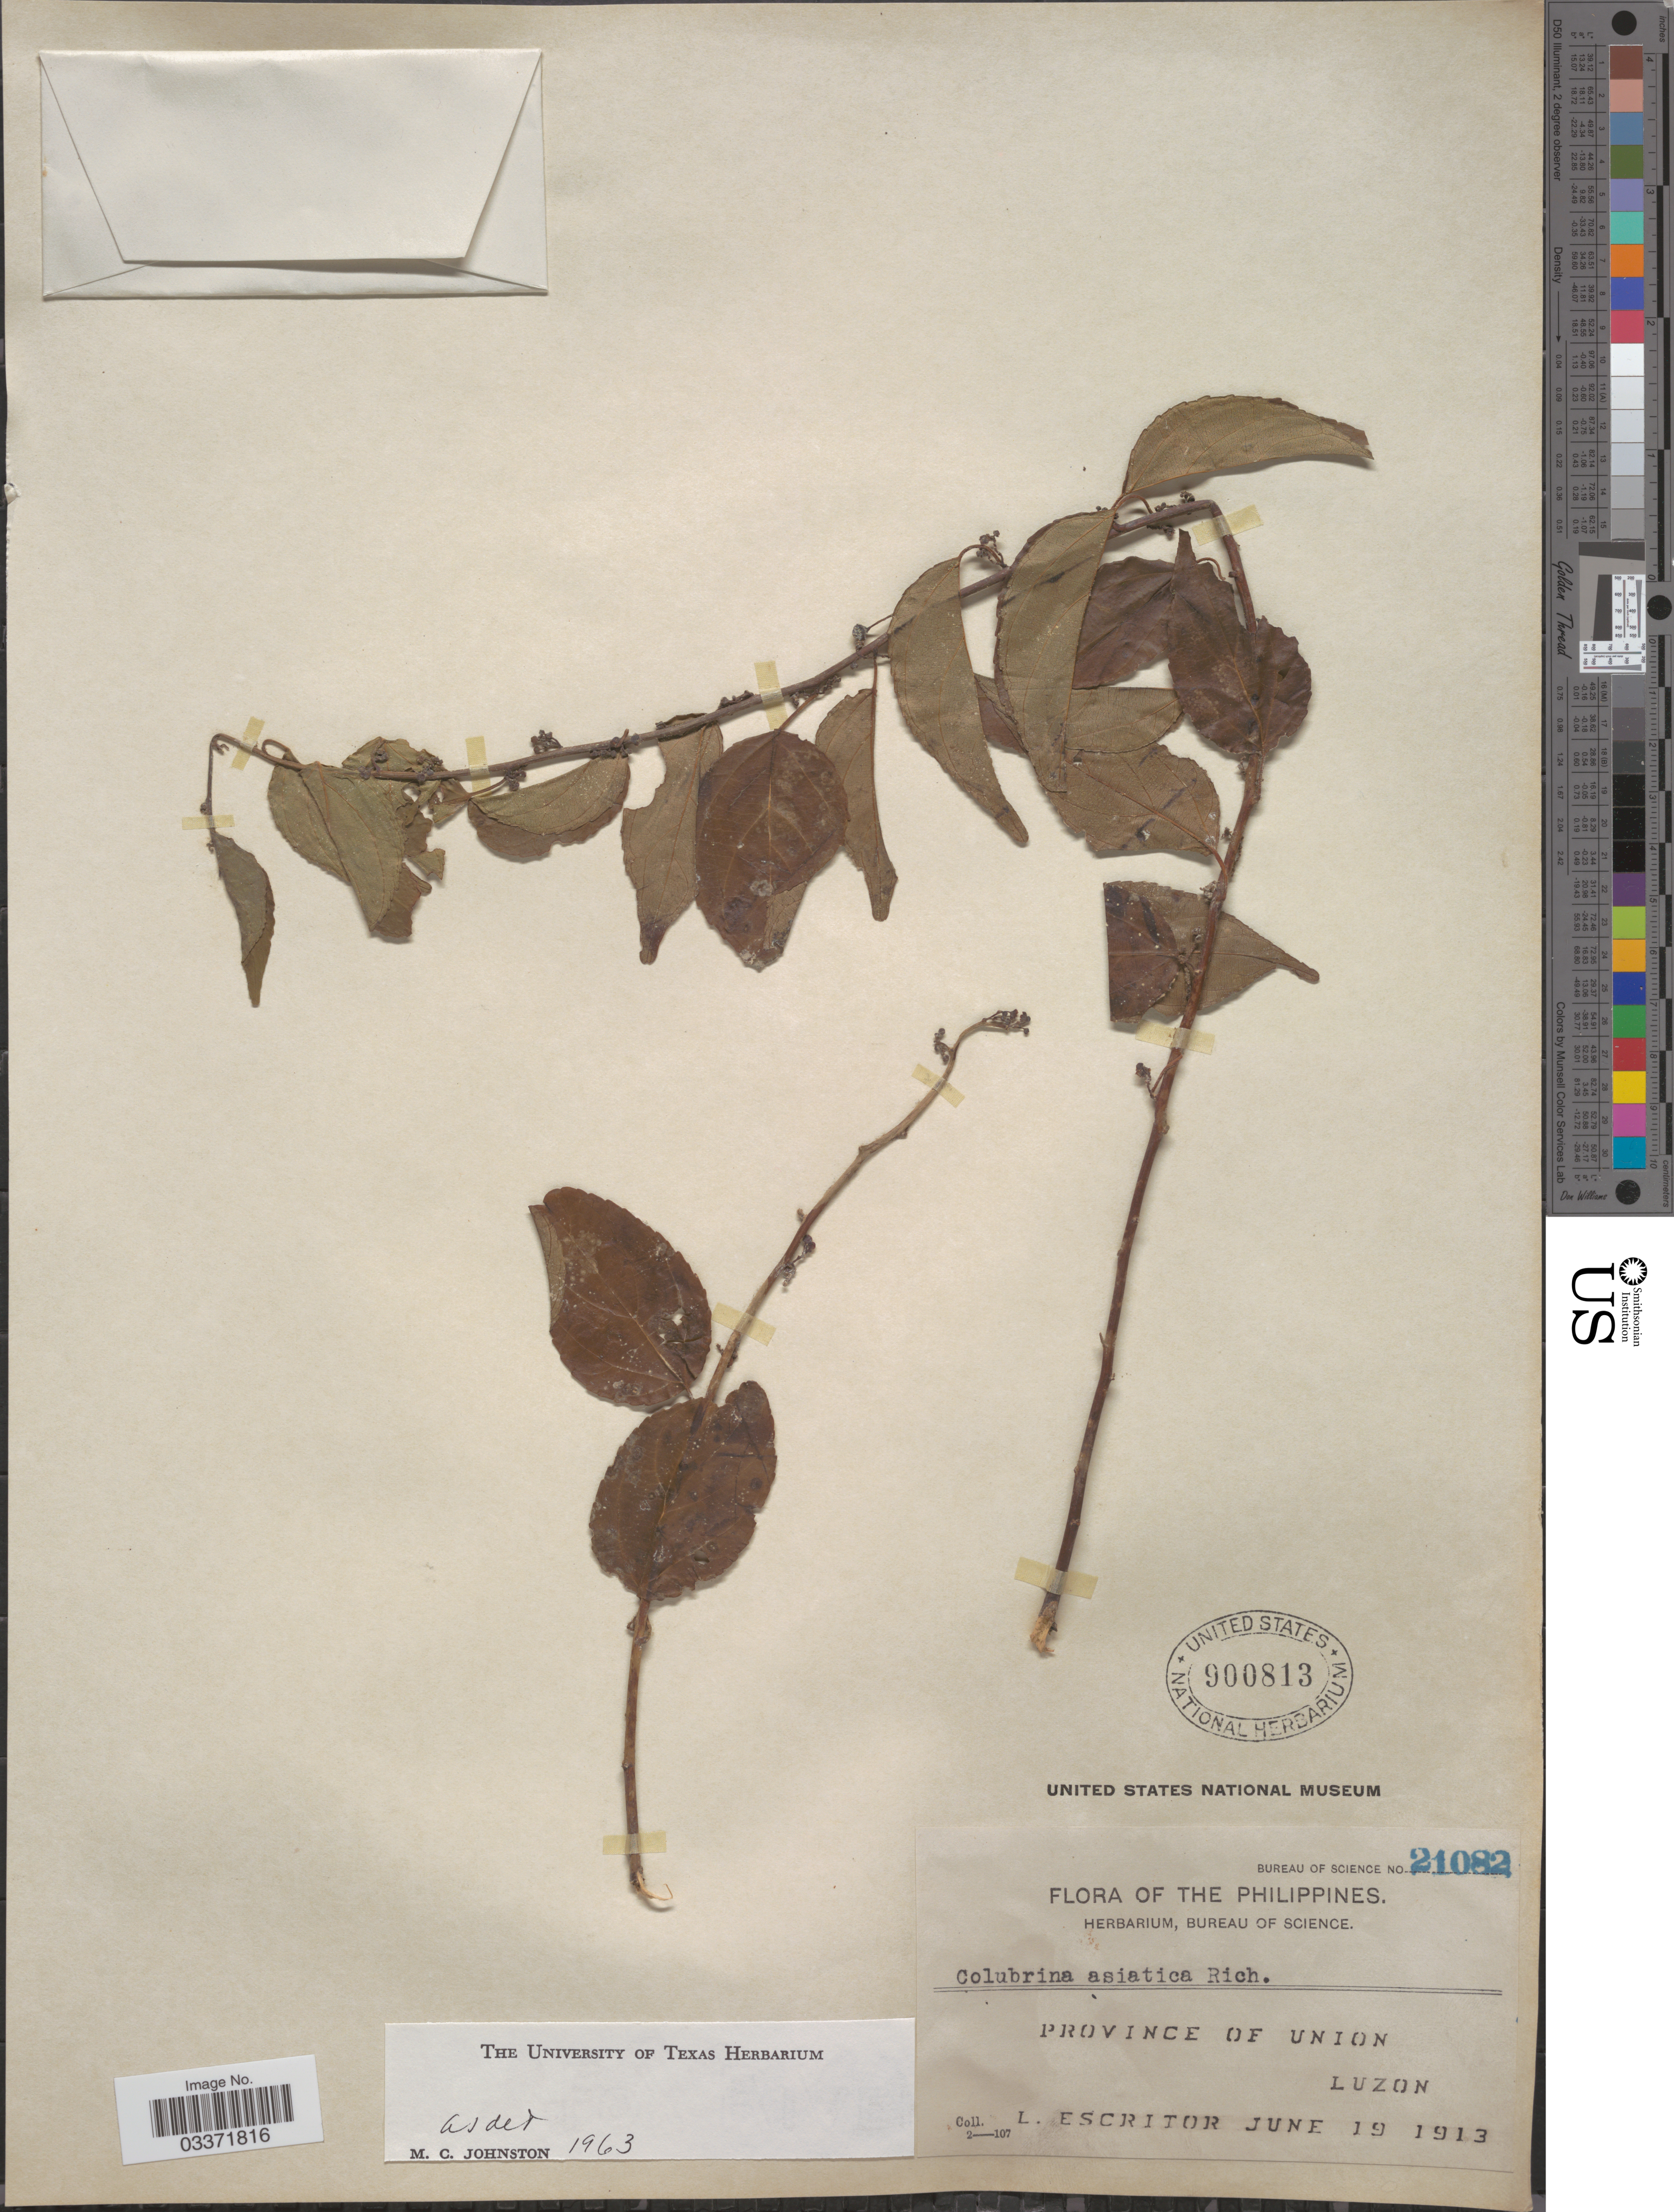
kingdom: Plantae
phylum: Tracheophyta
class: Magnoliopsida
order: Rosales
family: Rhamnaceae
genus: Colubrina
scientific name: Colubrina asiatica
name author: (L.) Brongn.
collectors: L. Escritor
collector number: Bureau of Science 21082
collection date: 1913-06-19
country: Philippines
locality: Province of Union, Luzon.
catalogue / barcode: US 900813